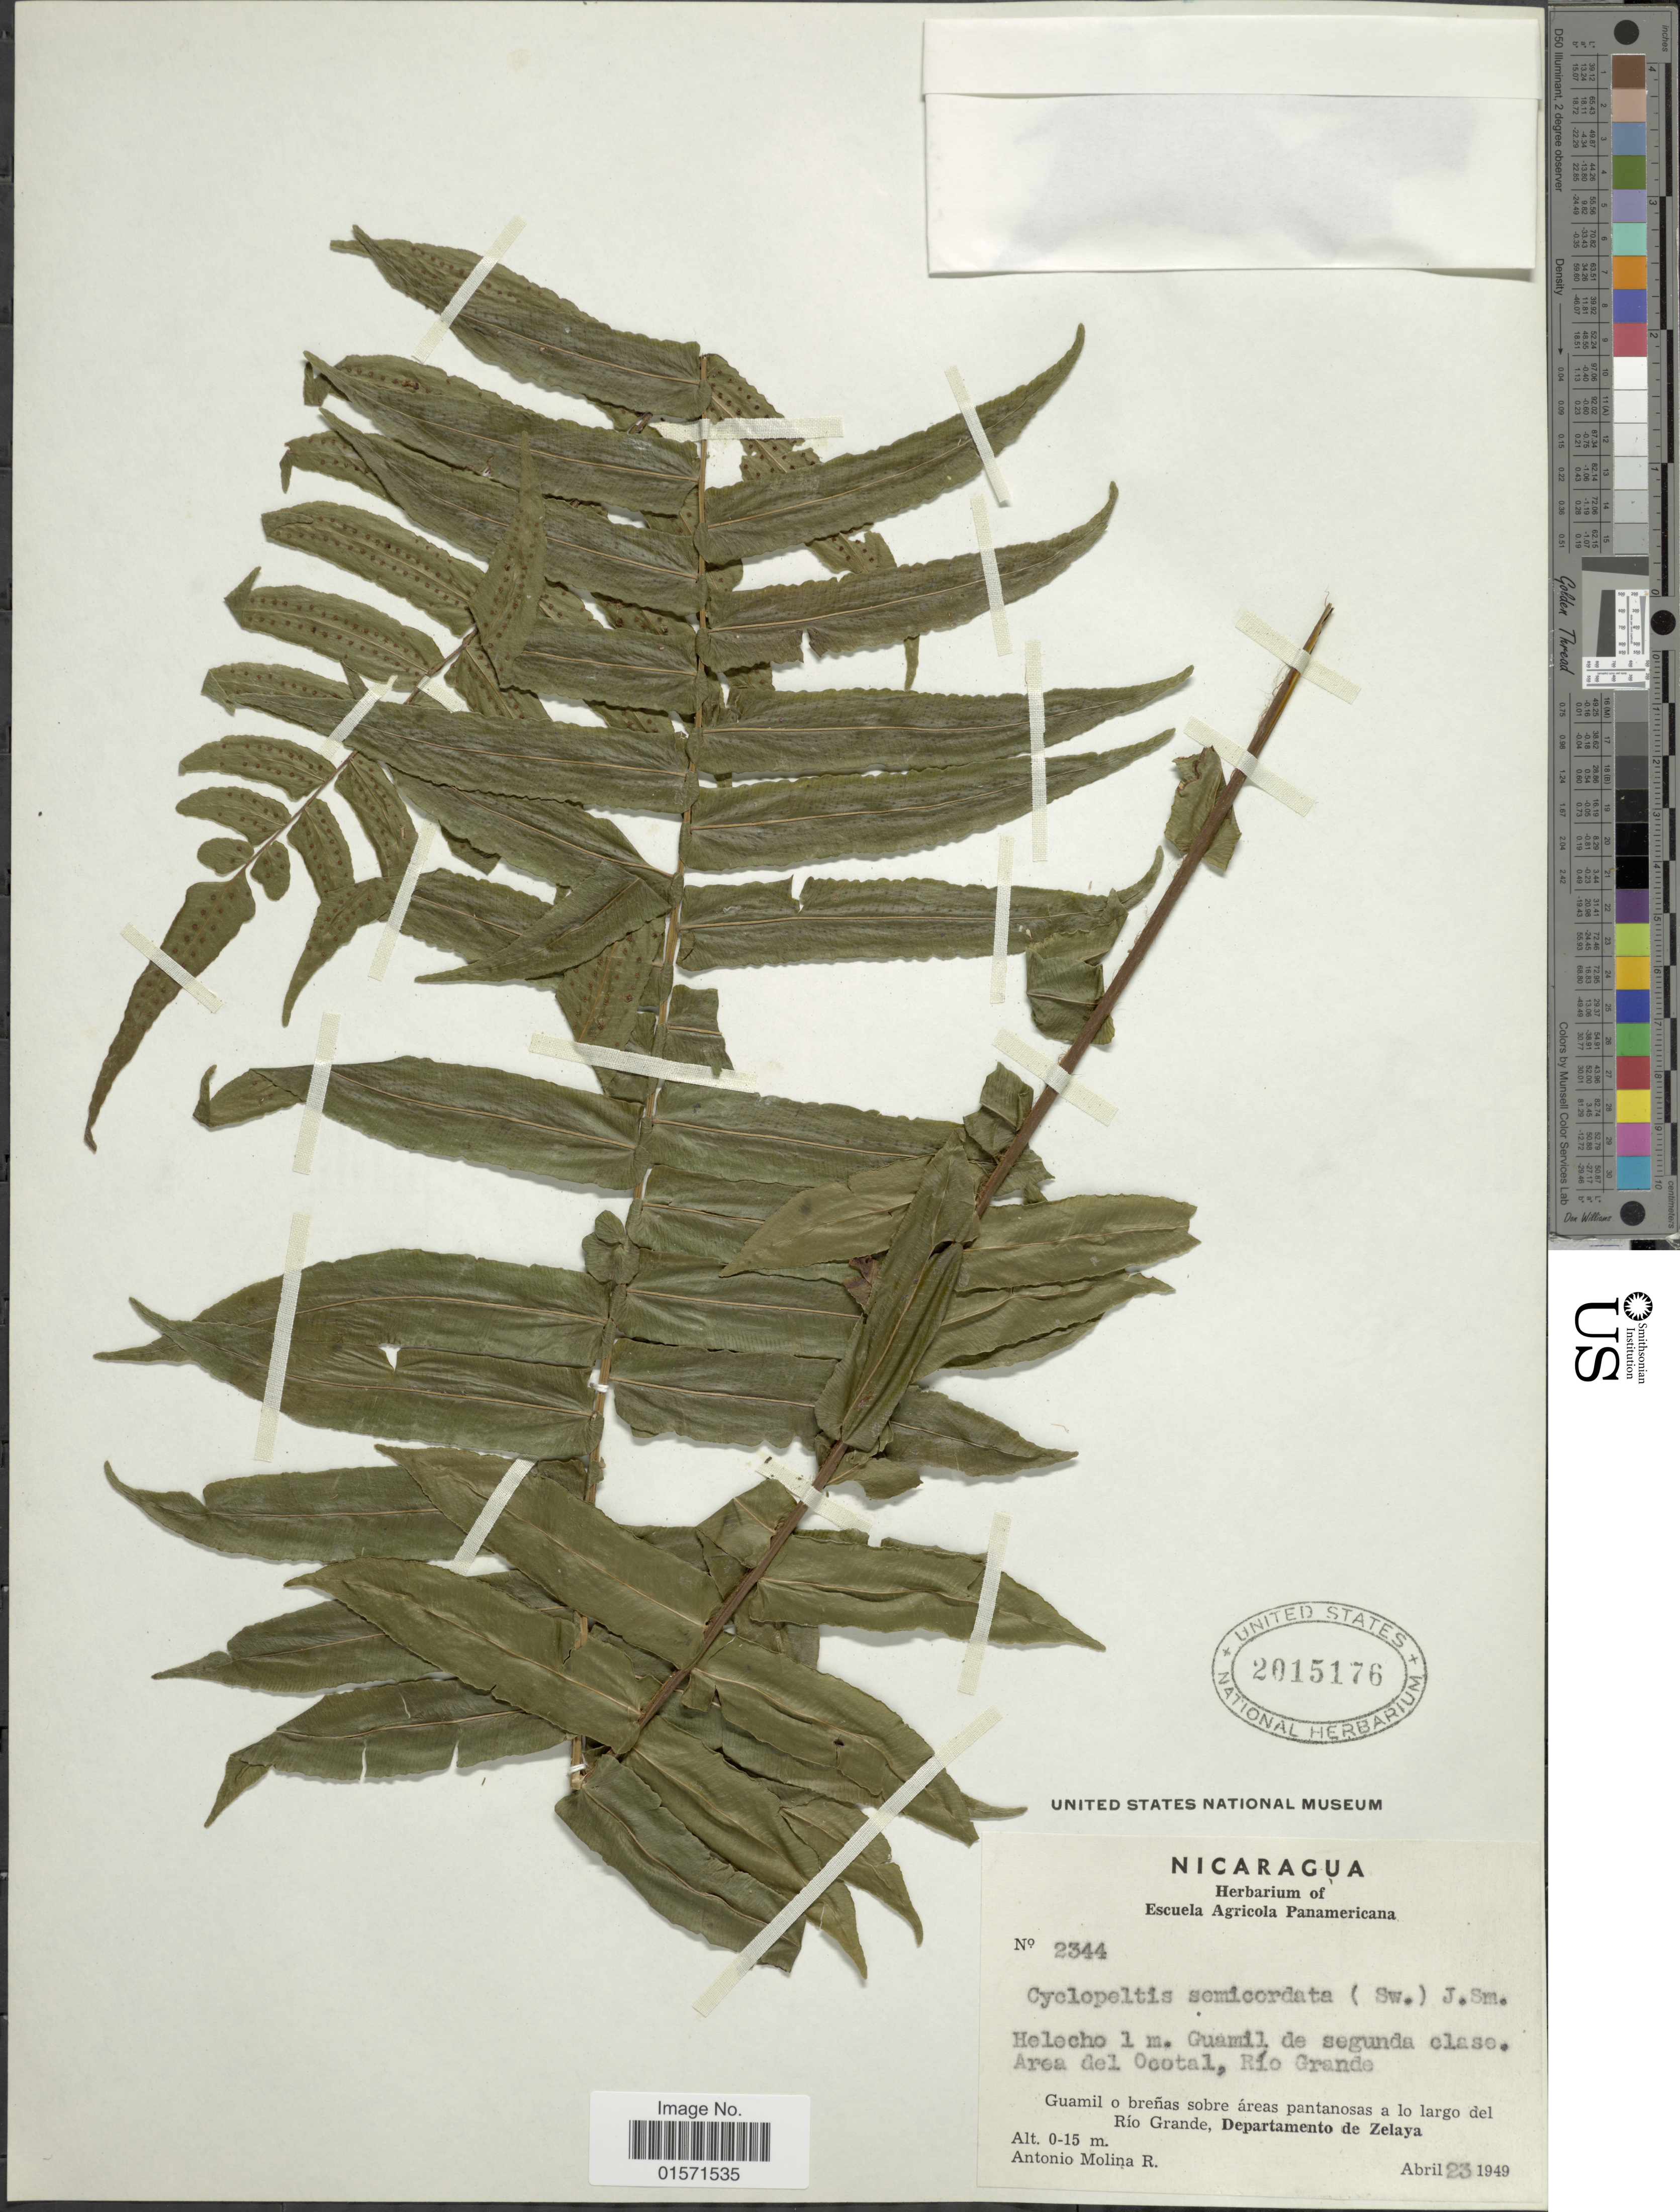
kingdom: Plantae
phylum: Tracheophyta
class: Polypodiopsida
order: Polypodiales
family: Lomariopsidaceae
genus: Cyclopeltis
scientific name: Cyclopeltis semicordata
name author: (Sw.) J. Sm.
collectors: A. Molina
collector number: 2344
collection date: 1949-04-23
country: Nicaragua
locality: Guamil d segunda clase, Area del Ocotal, Rio Grande. Guamil o brenas sobre areas pantanosas a lo largo del Rio Grande, Departamento de Zelaya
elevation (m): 0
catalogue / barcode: US 2015176